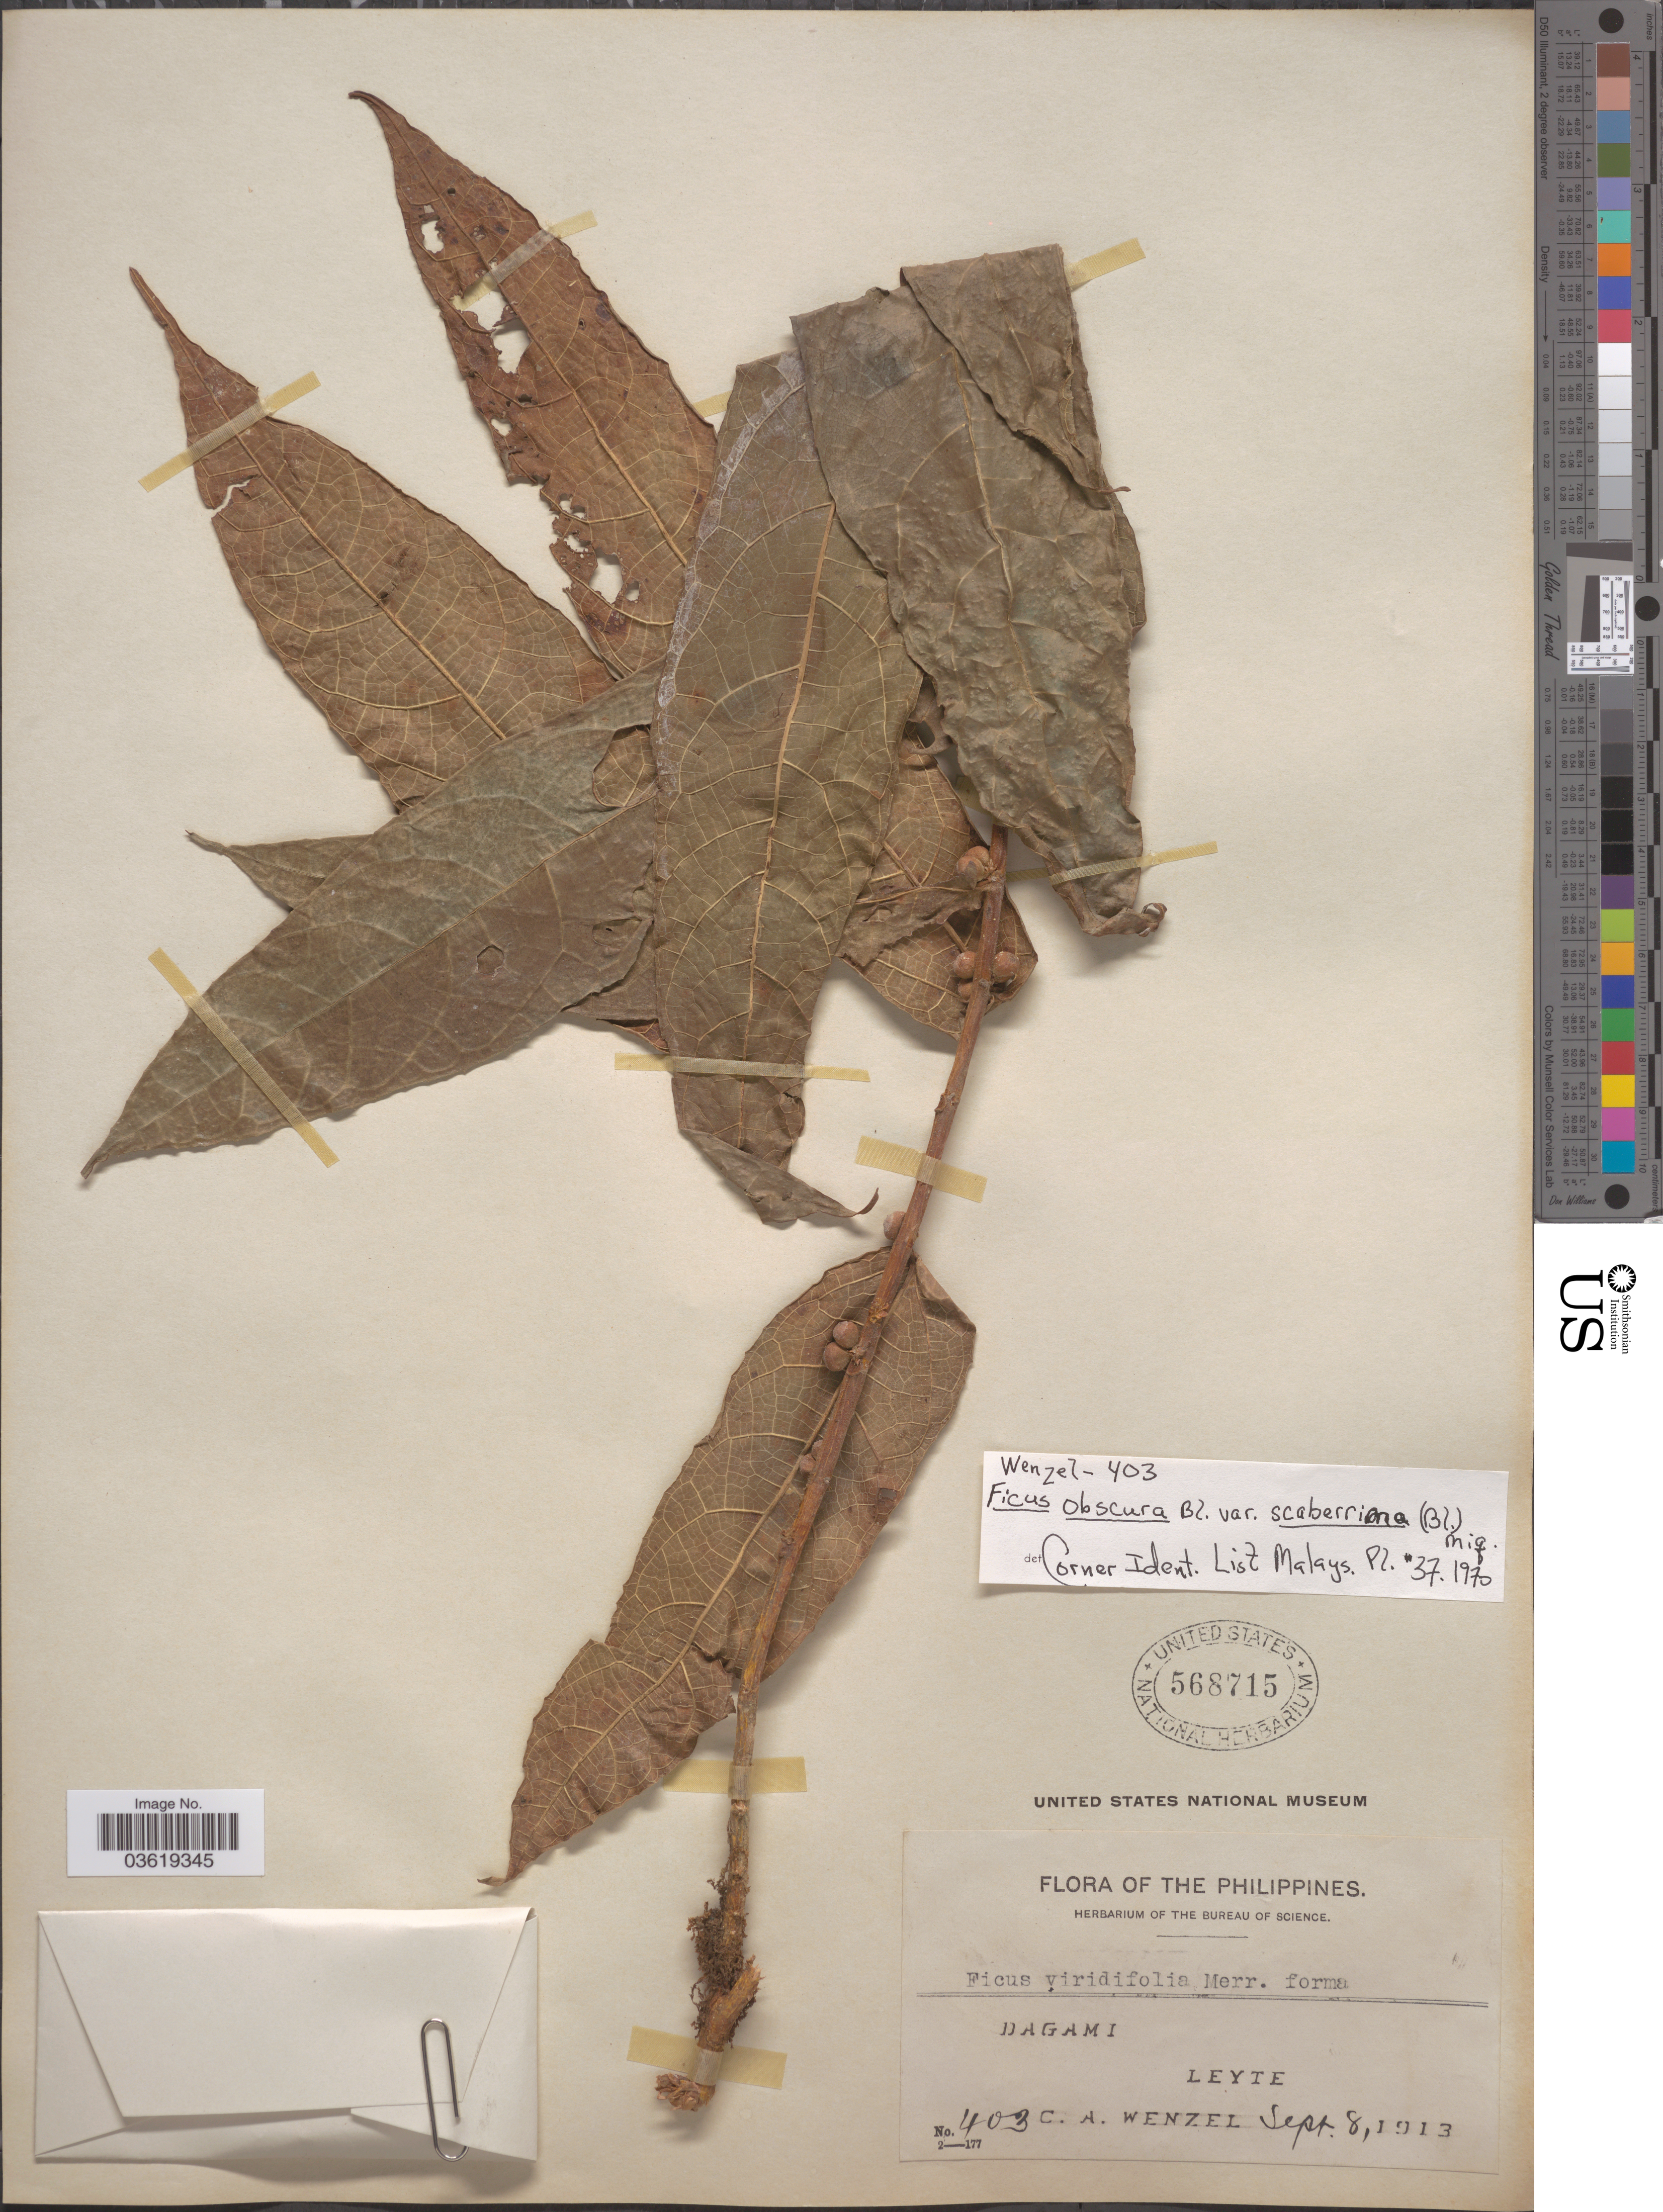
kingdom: Plantae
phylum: Tracheophyta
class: Magnoliopsida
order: Rosales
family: Moraceae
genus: Ficus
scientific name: Ficus scaberrima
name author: (Blume) Miq.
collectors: C. Wenzel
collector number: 403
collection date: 1913-09-08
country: Philippines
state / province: Eastern Visayas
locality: Dagami, Leyte.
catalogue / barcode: US 568715